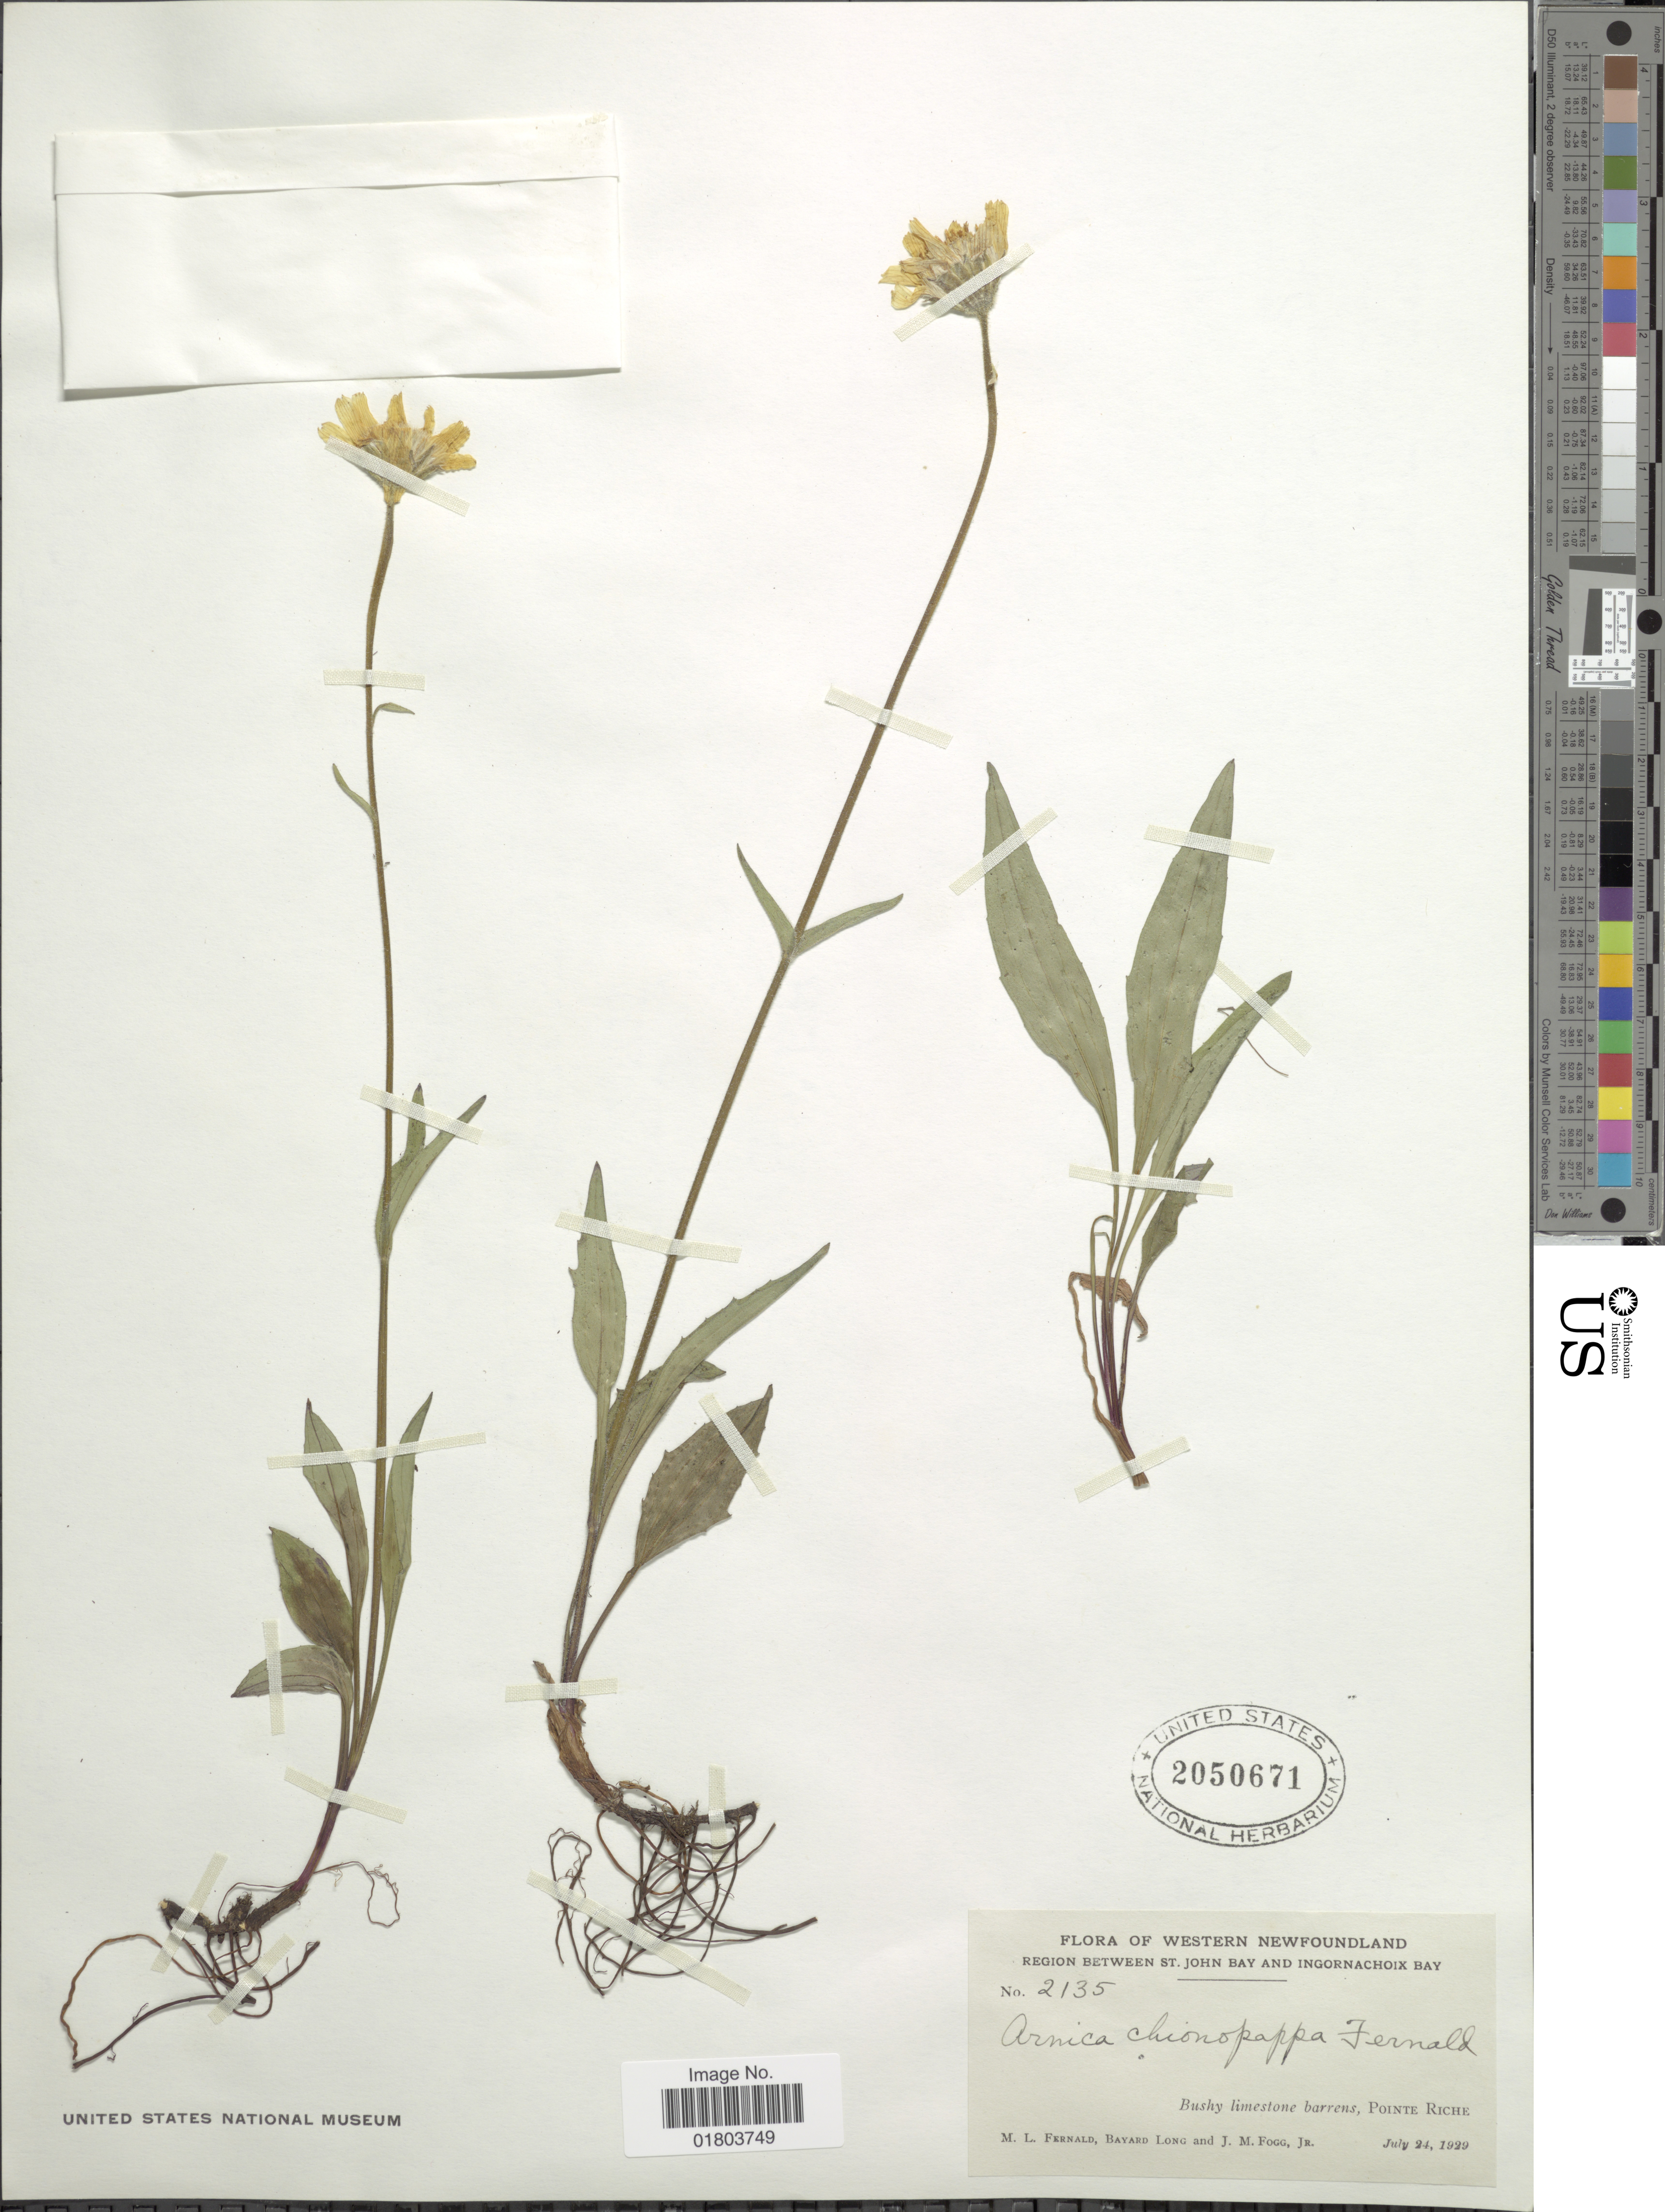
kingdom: Plantae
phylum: Tracheophyta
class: Magnoliopsida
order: Asterales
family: Asteraceae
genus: Arnica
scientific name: Arnica lonchophylla subsp. arnoglossa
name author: (Greene) Maguire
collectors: M. L. Fernald, B. Long & J. Fogg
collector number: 2135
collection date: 1929-07-24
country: Canada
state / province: Newfoundland and Labrador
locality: Western Newfoundland, Eegion between St. John Bay and Ingonachoix Bay, Bushy limestone barrens, Pointe Riche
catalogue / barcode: US 2050671